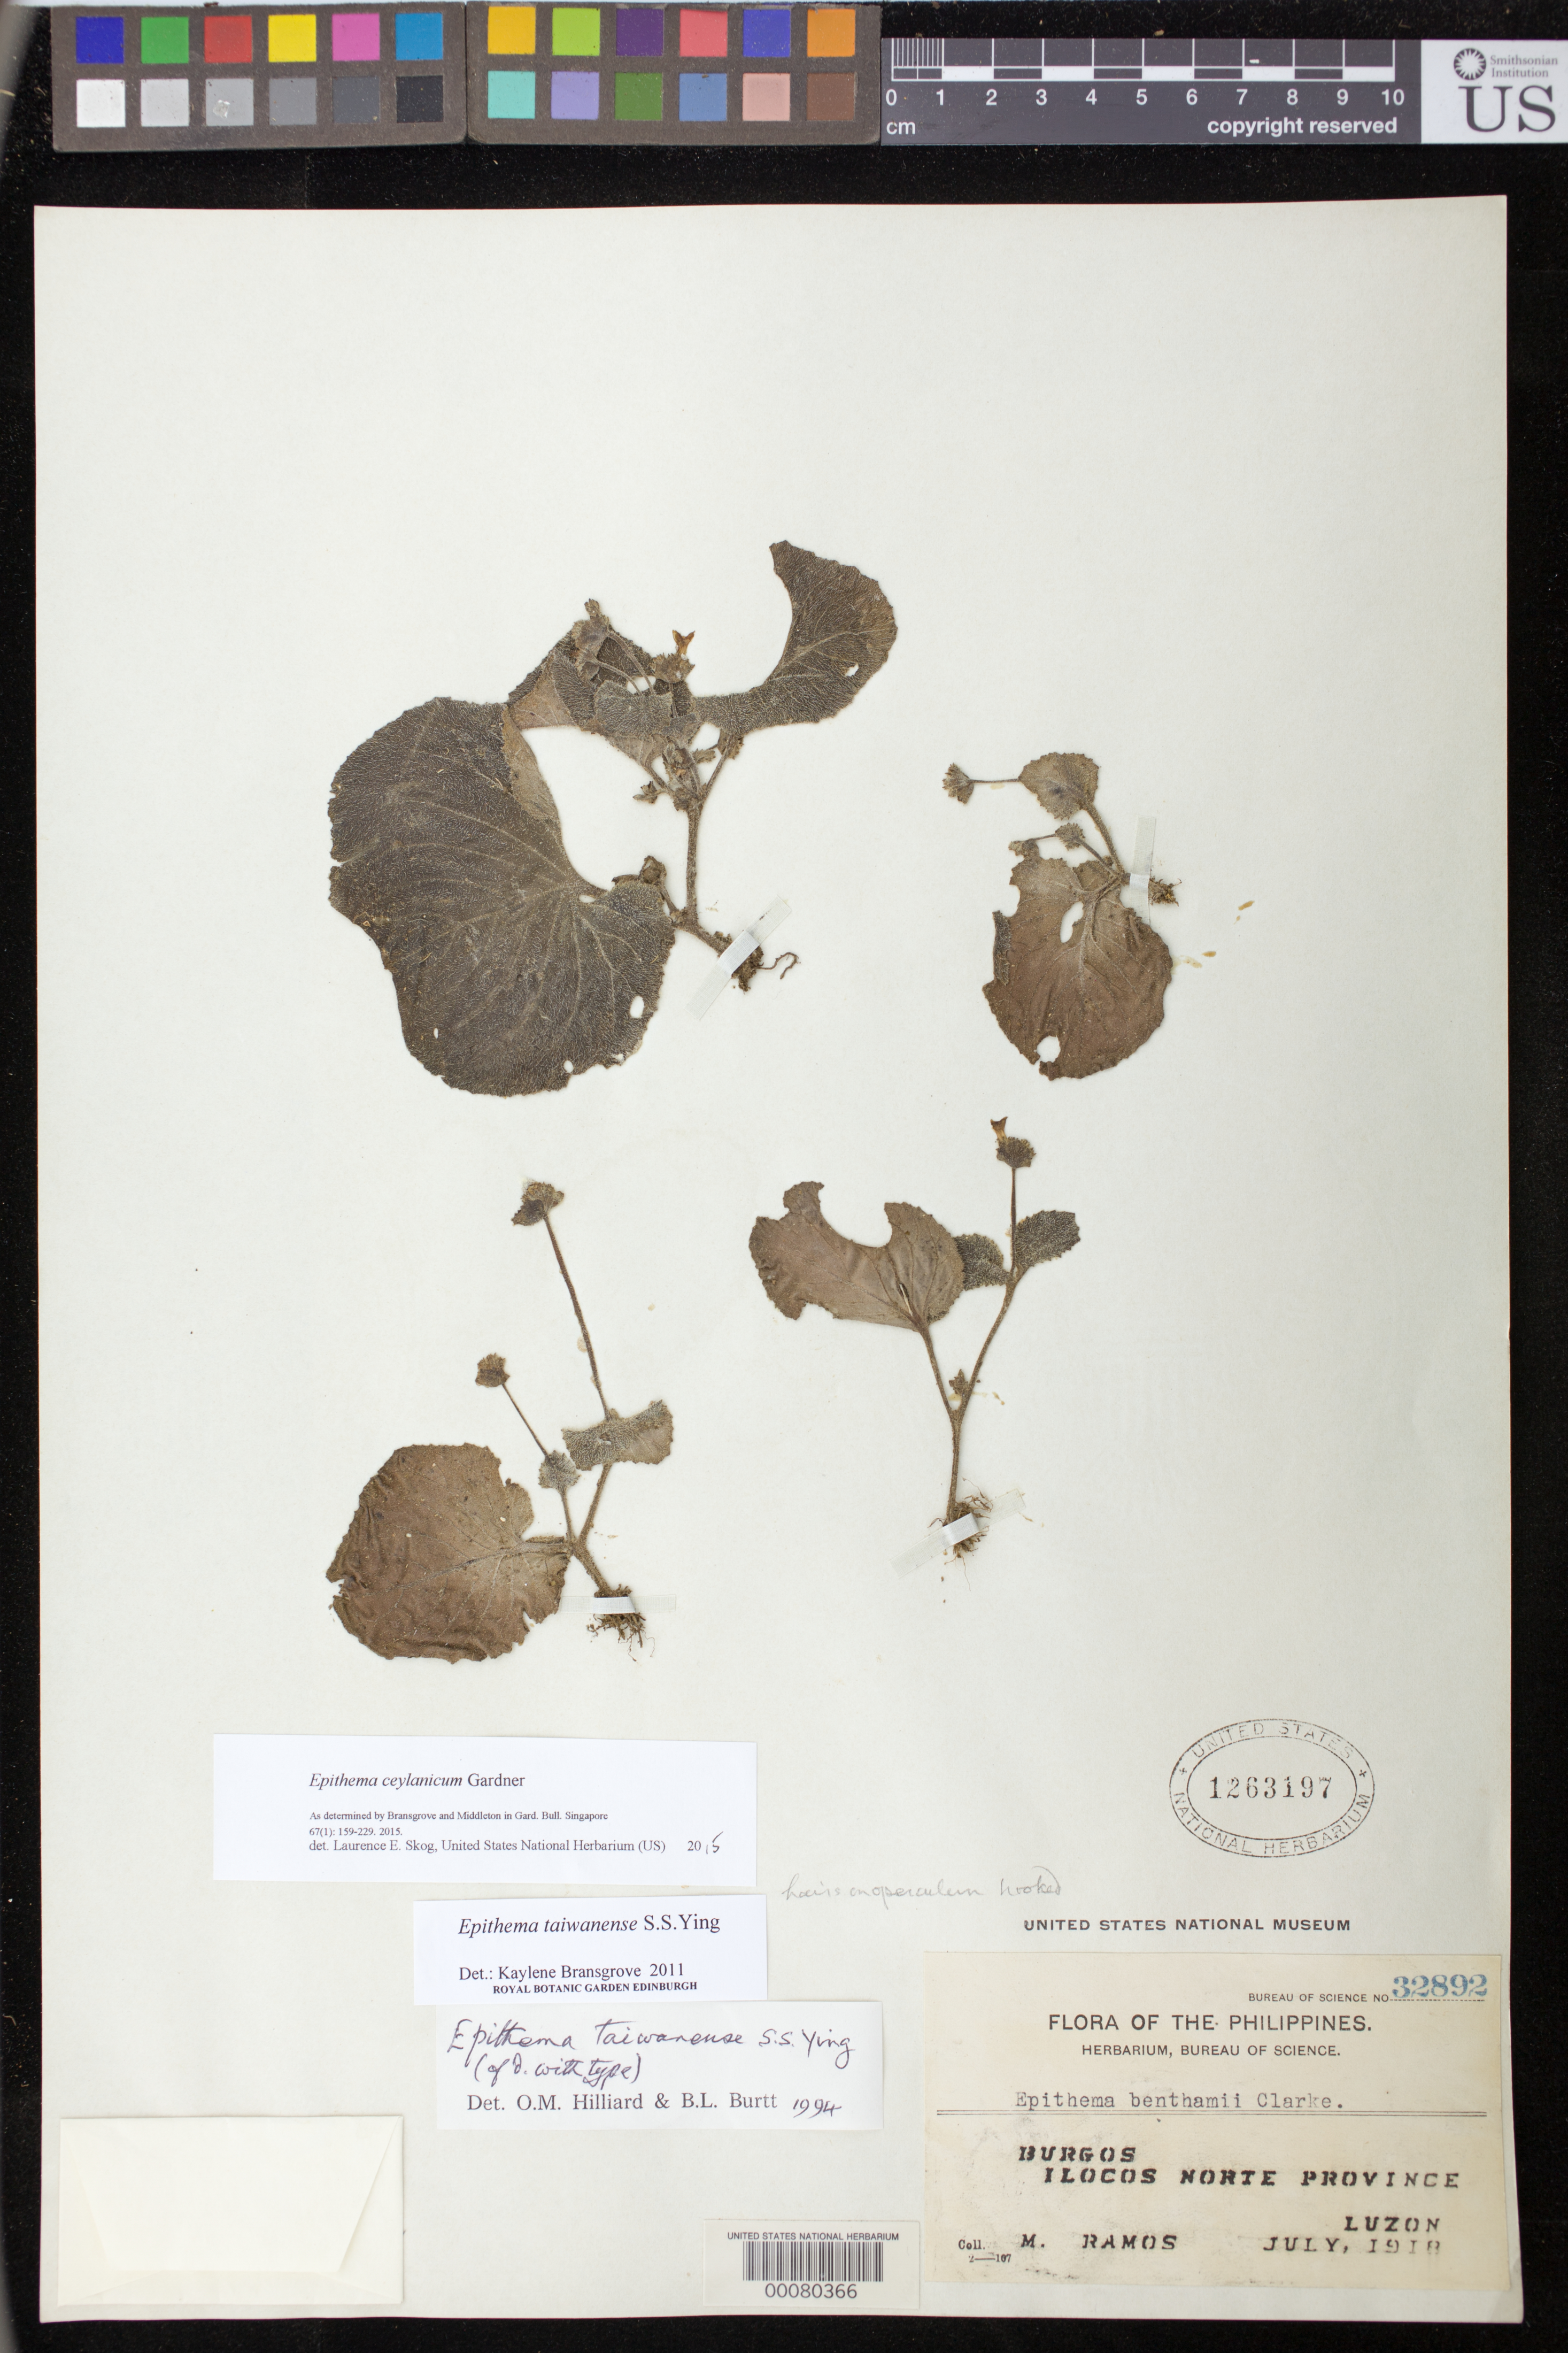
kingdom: Plantae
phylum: Tracheophyta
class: Magnoliopsida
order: Lamiales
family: Gesneriaceae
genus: Epithema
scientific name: Epithema ceylanicum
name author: Wight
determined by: Skog, Laurence E.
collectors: M. Ramos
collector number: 32892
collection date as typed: Jul 1918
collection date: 1918-07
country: Philippines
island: Luzon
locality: Ilocos norte, Burgos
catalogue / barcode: US 1263197